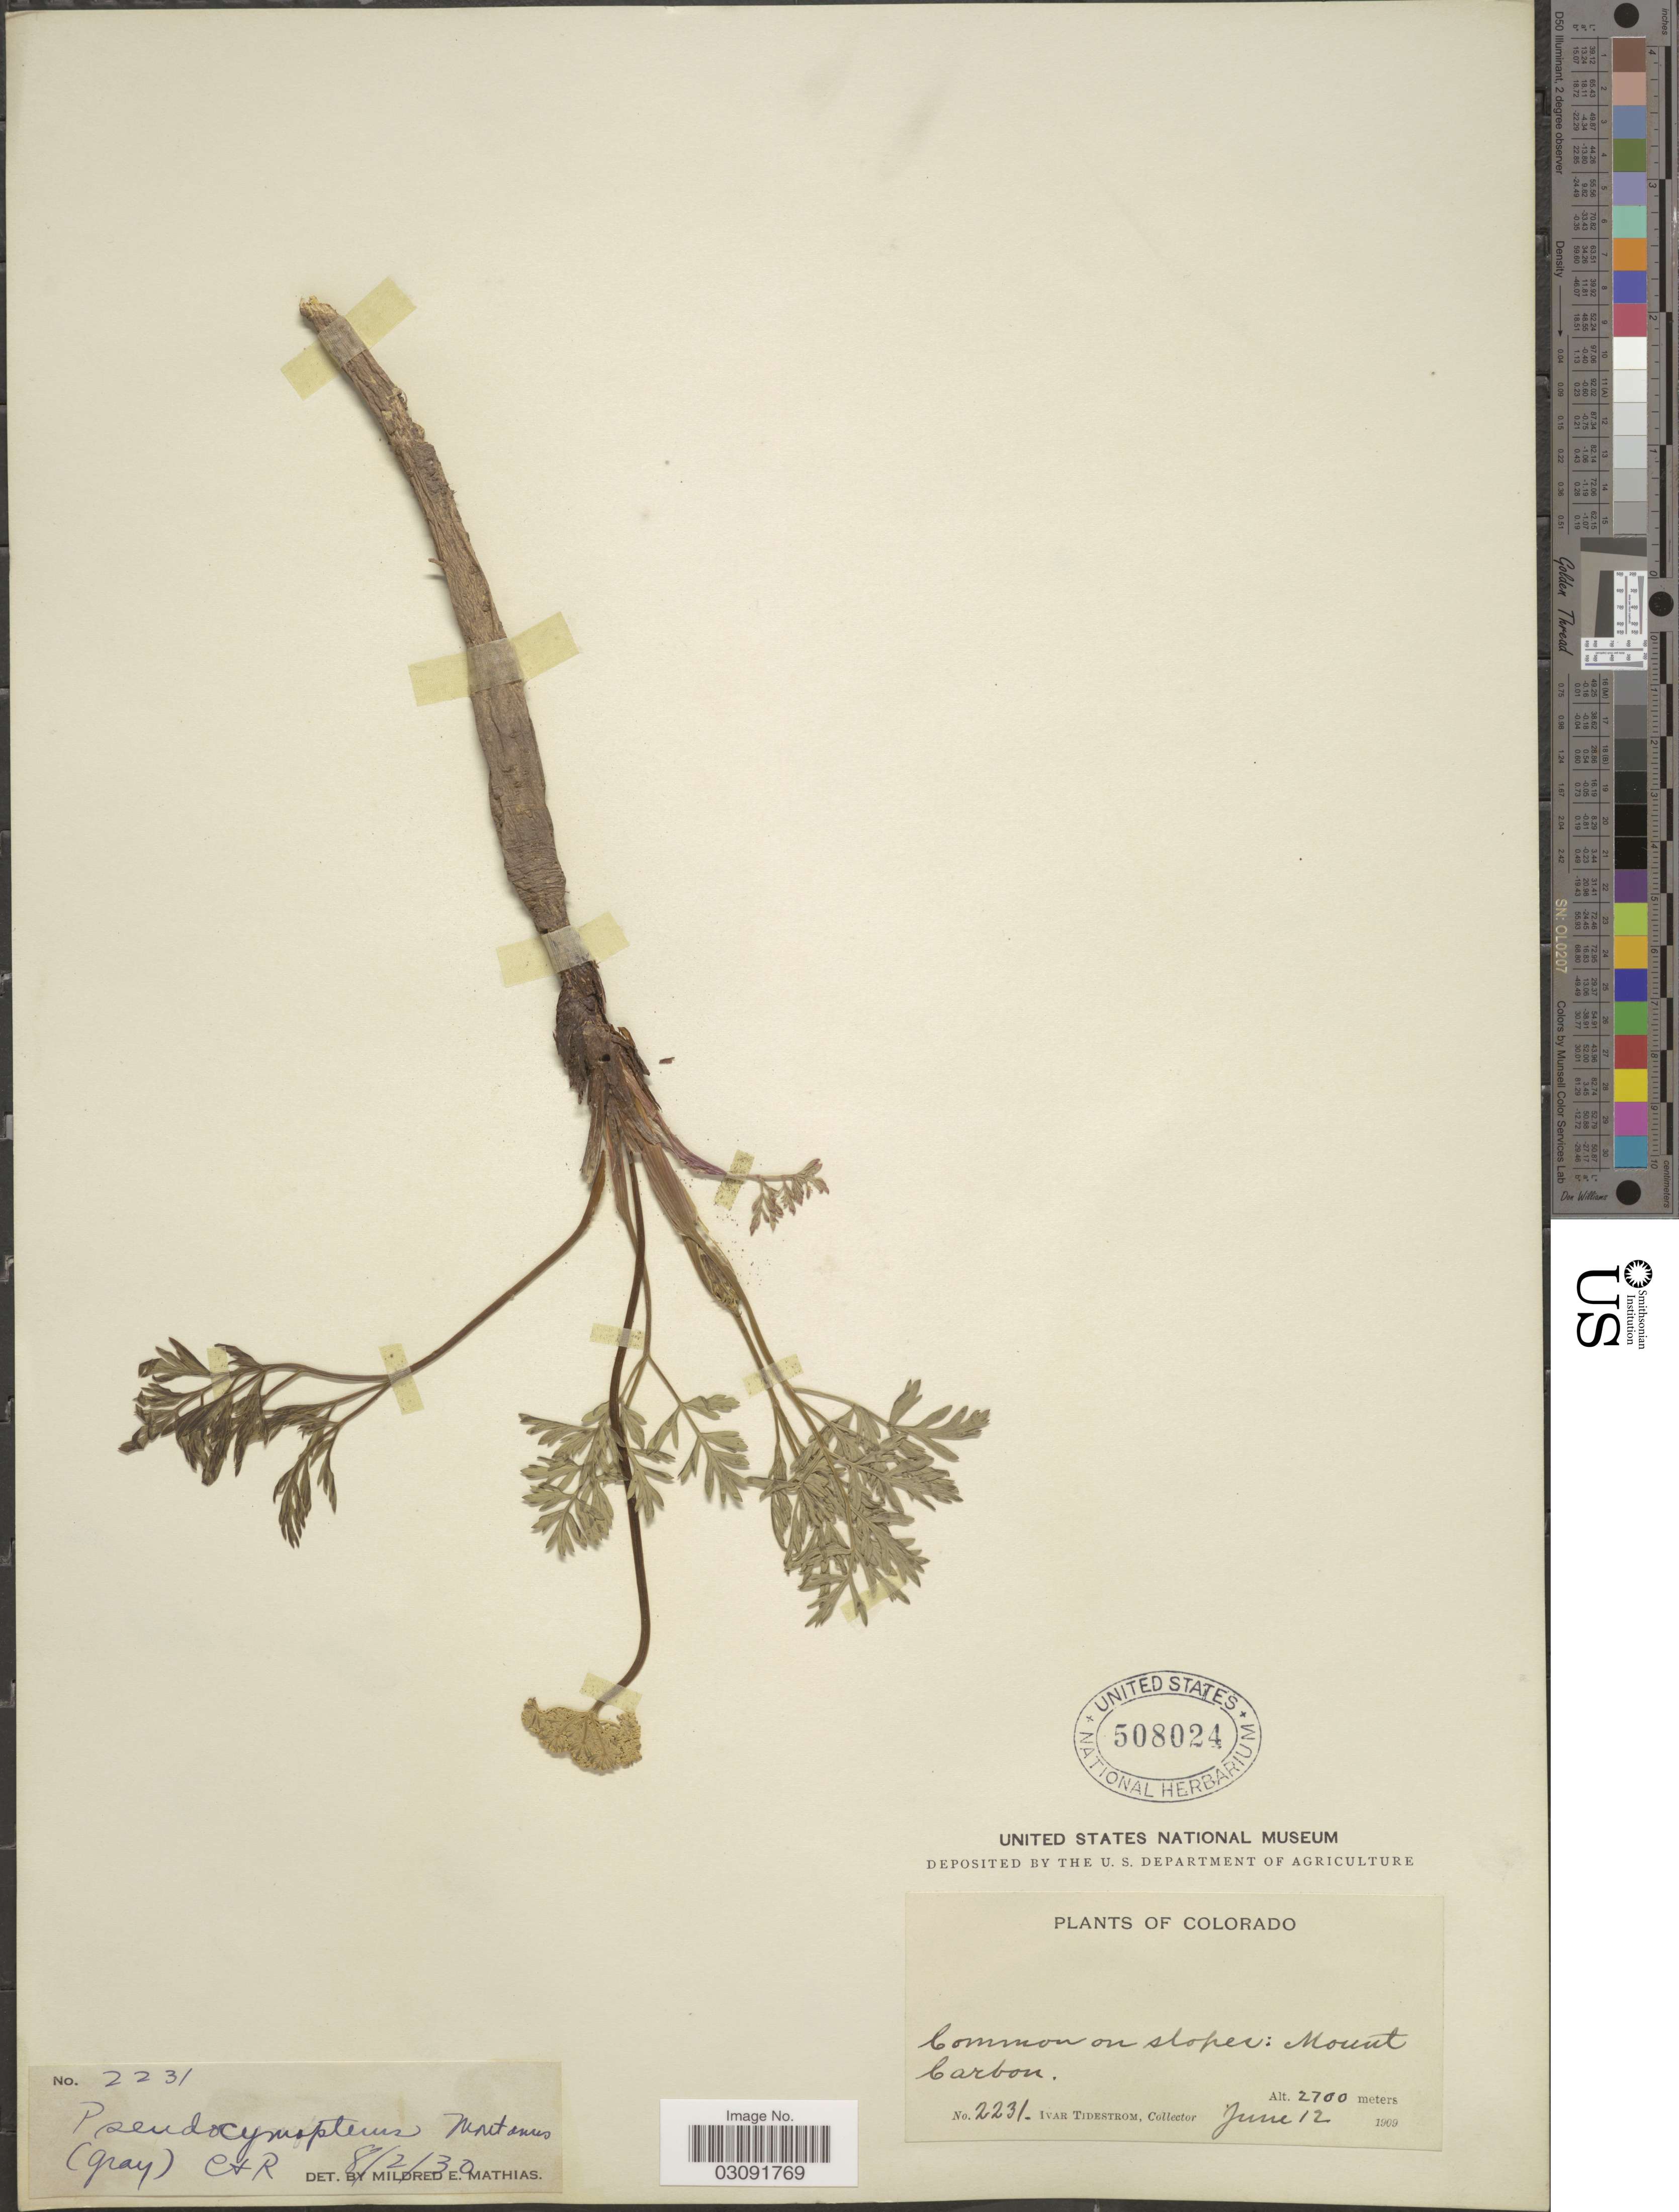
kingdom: Plantae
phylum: Tracheophyta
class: Magnoliopsida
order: Apiales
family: Apiaceae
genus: Pseudocymopterus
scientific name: Pseudocymopterus montanus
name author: (A. Gray) J.M. Coult. & Rose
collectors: I. F. Tidestrom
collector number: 2231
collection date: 1909-06-12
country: United States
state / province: Colorado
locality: Common on slopes: Mount Carbon.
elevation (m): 2700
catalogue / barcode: US 508024